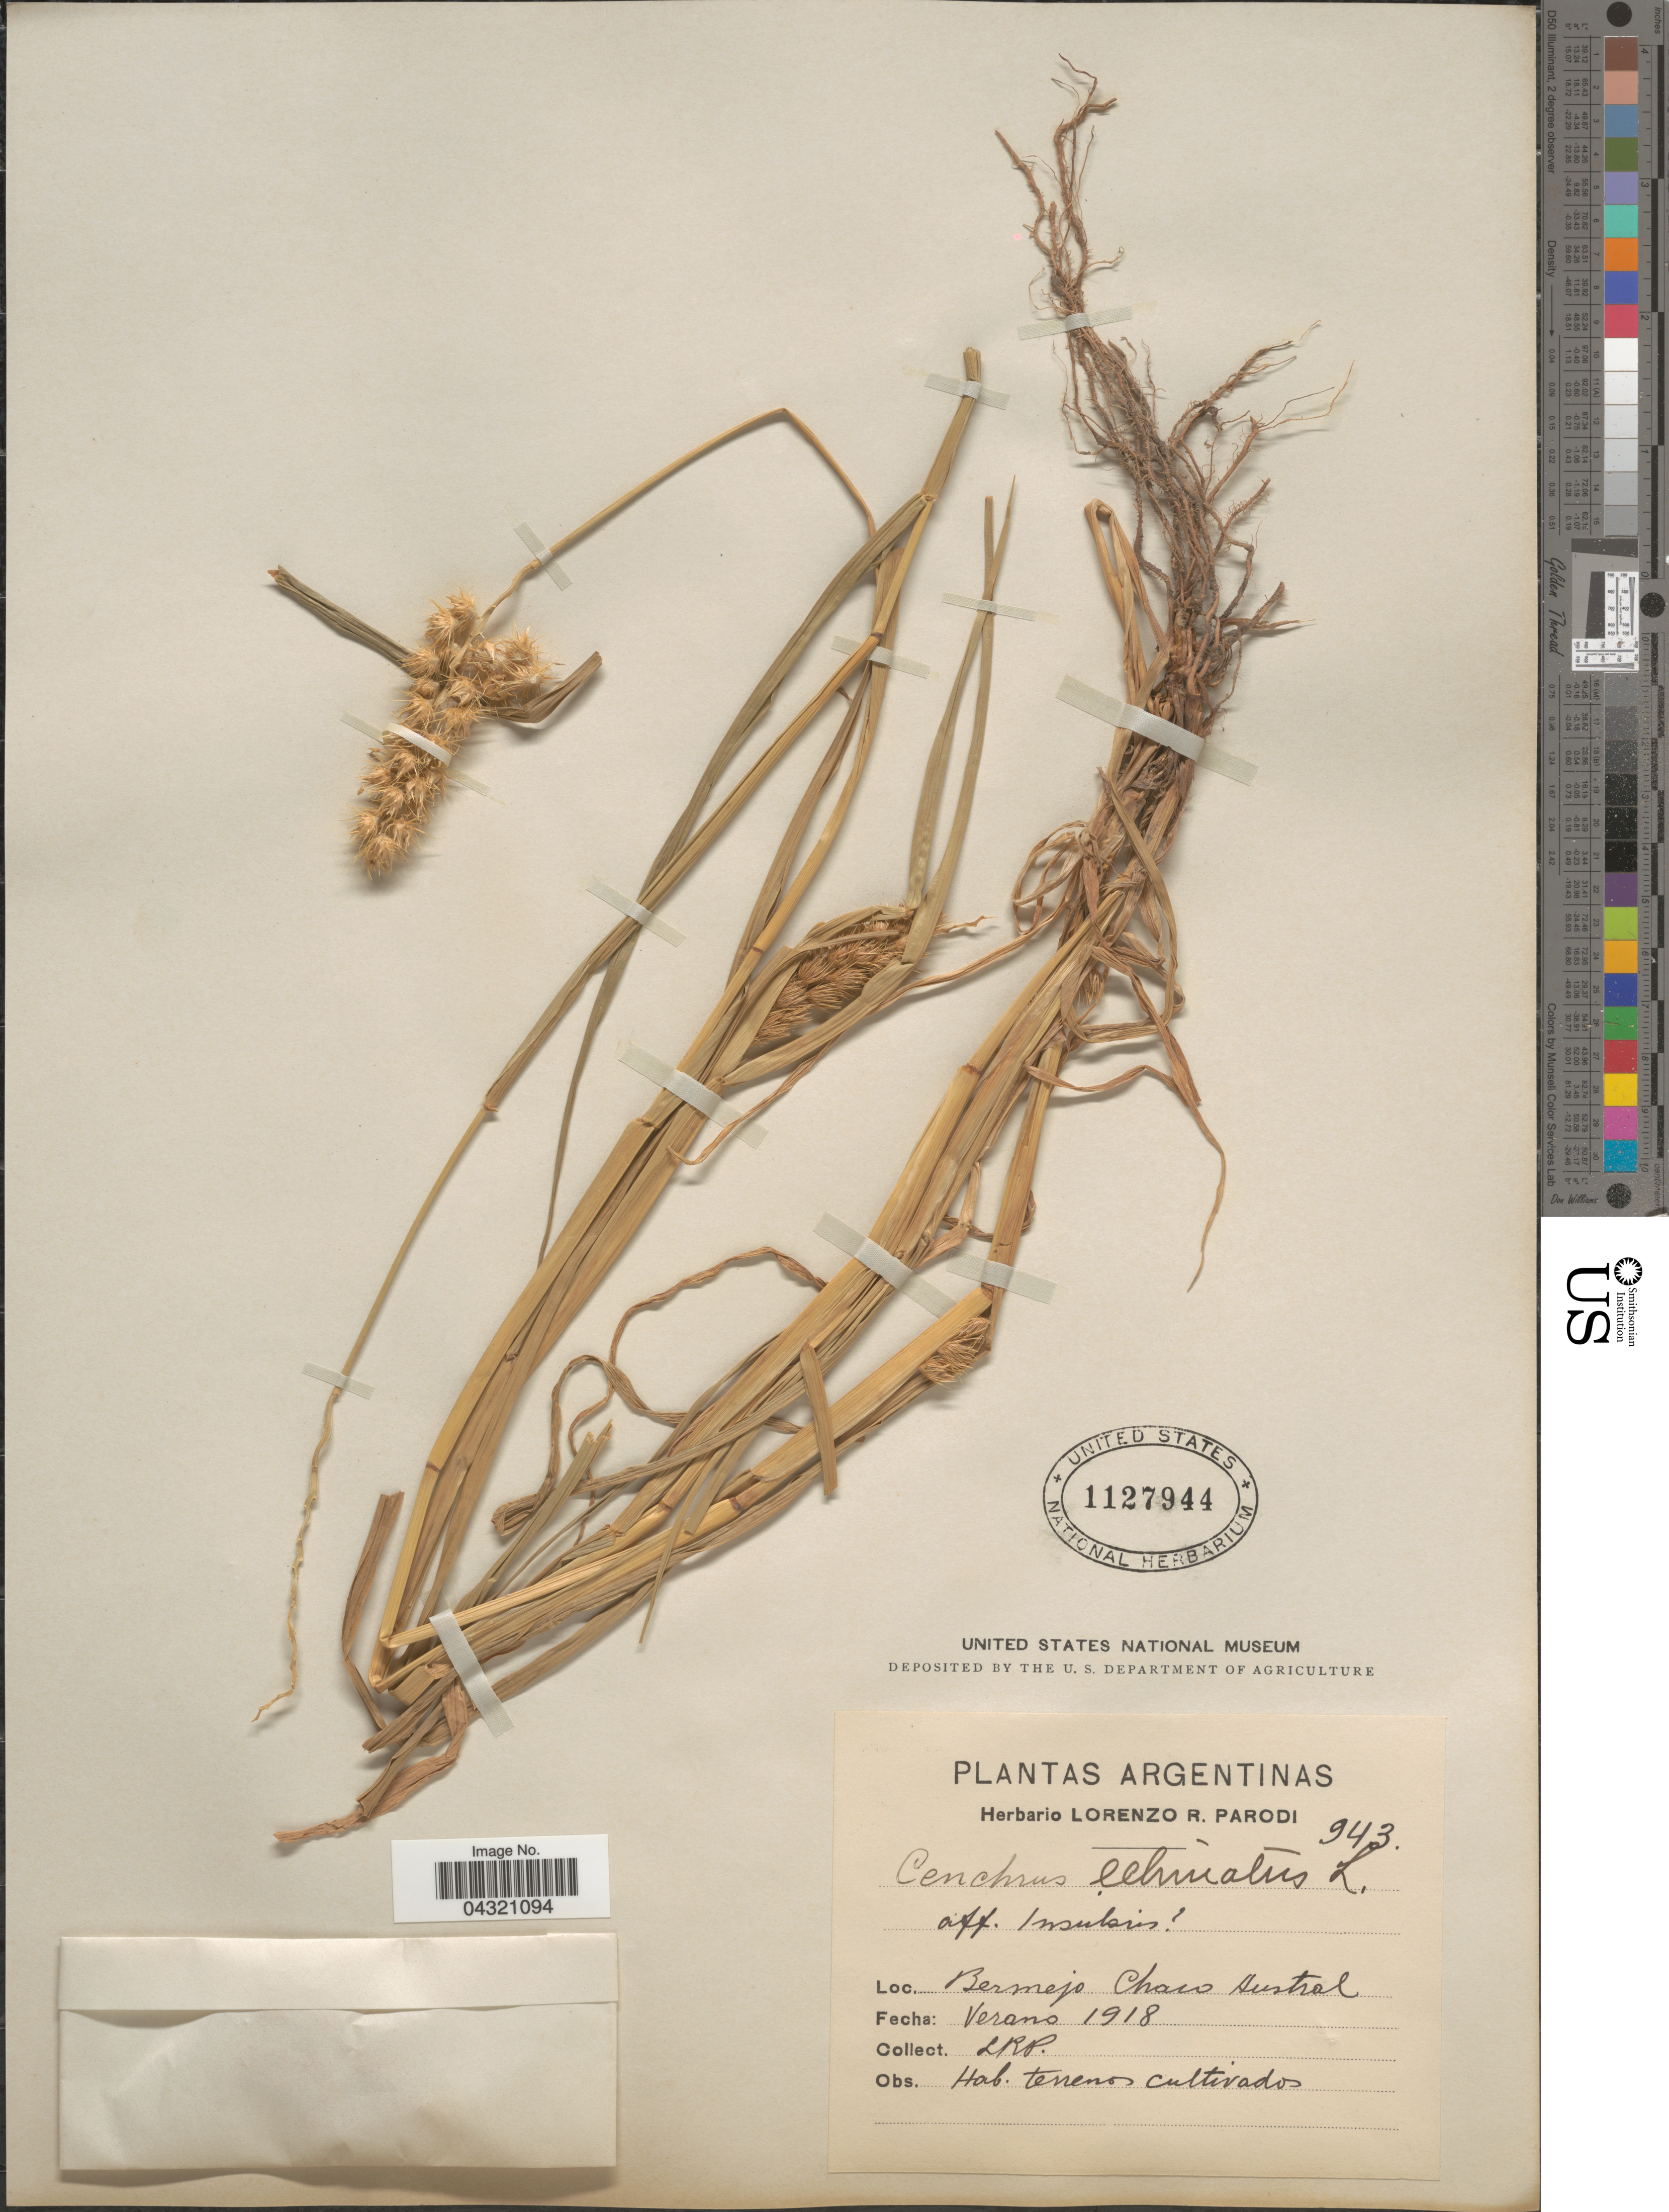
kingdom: Plantae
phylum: Tracheophyta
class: Liliopsida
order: Poales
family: Poaceae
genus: Cenchrus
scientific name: Cenchrus echinatus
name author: L.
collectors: L. R. Parodi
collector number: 943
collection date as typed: Verano 1918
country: Argentina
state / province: Chaco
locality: Bermejo Chaco Austral.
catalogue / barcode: US 1127944